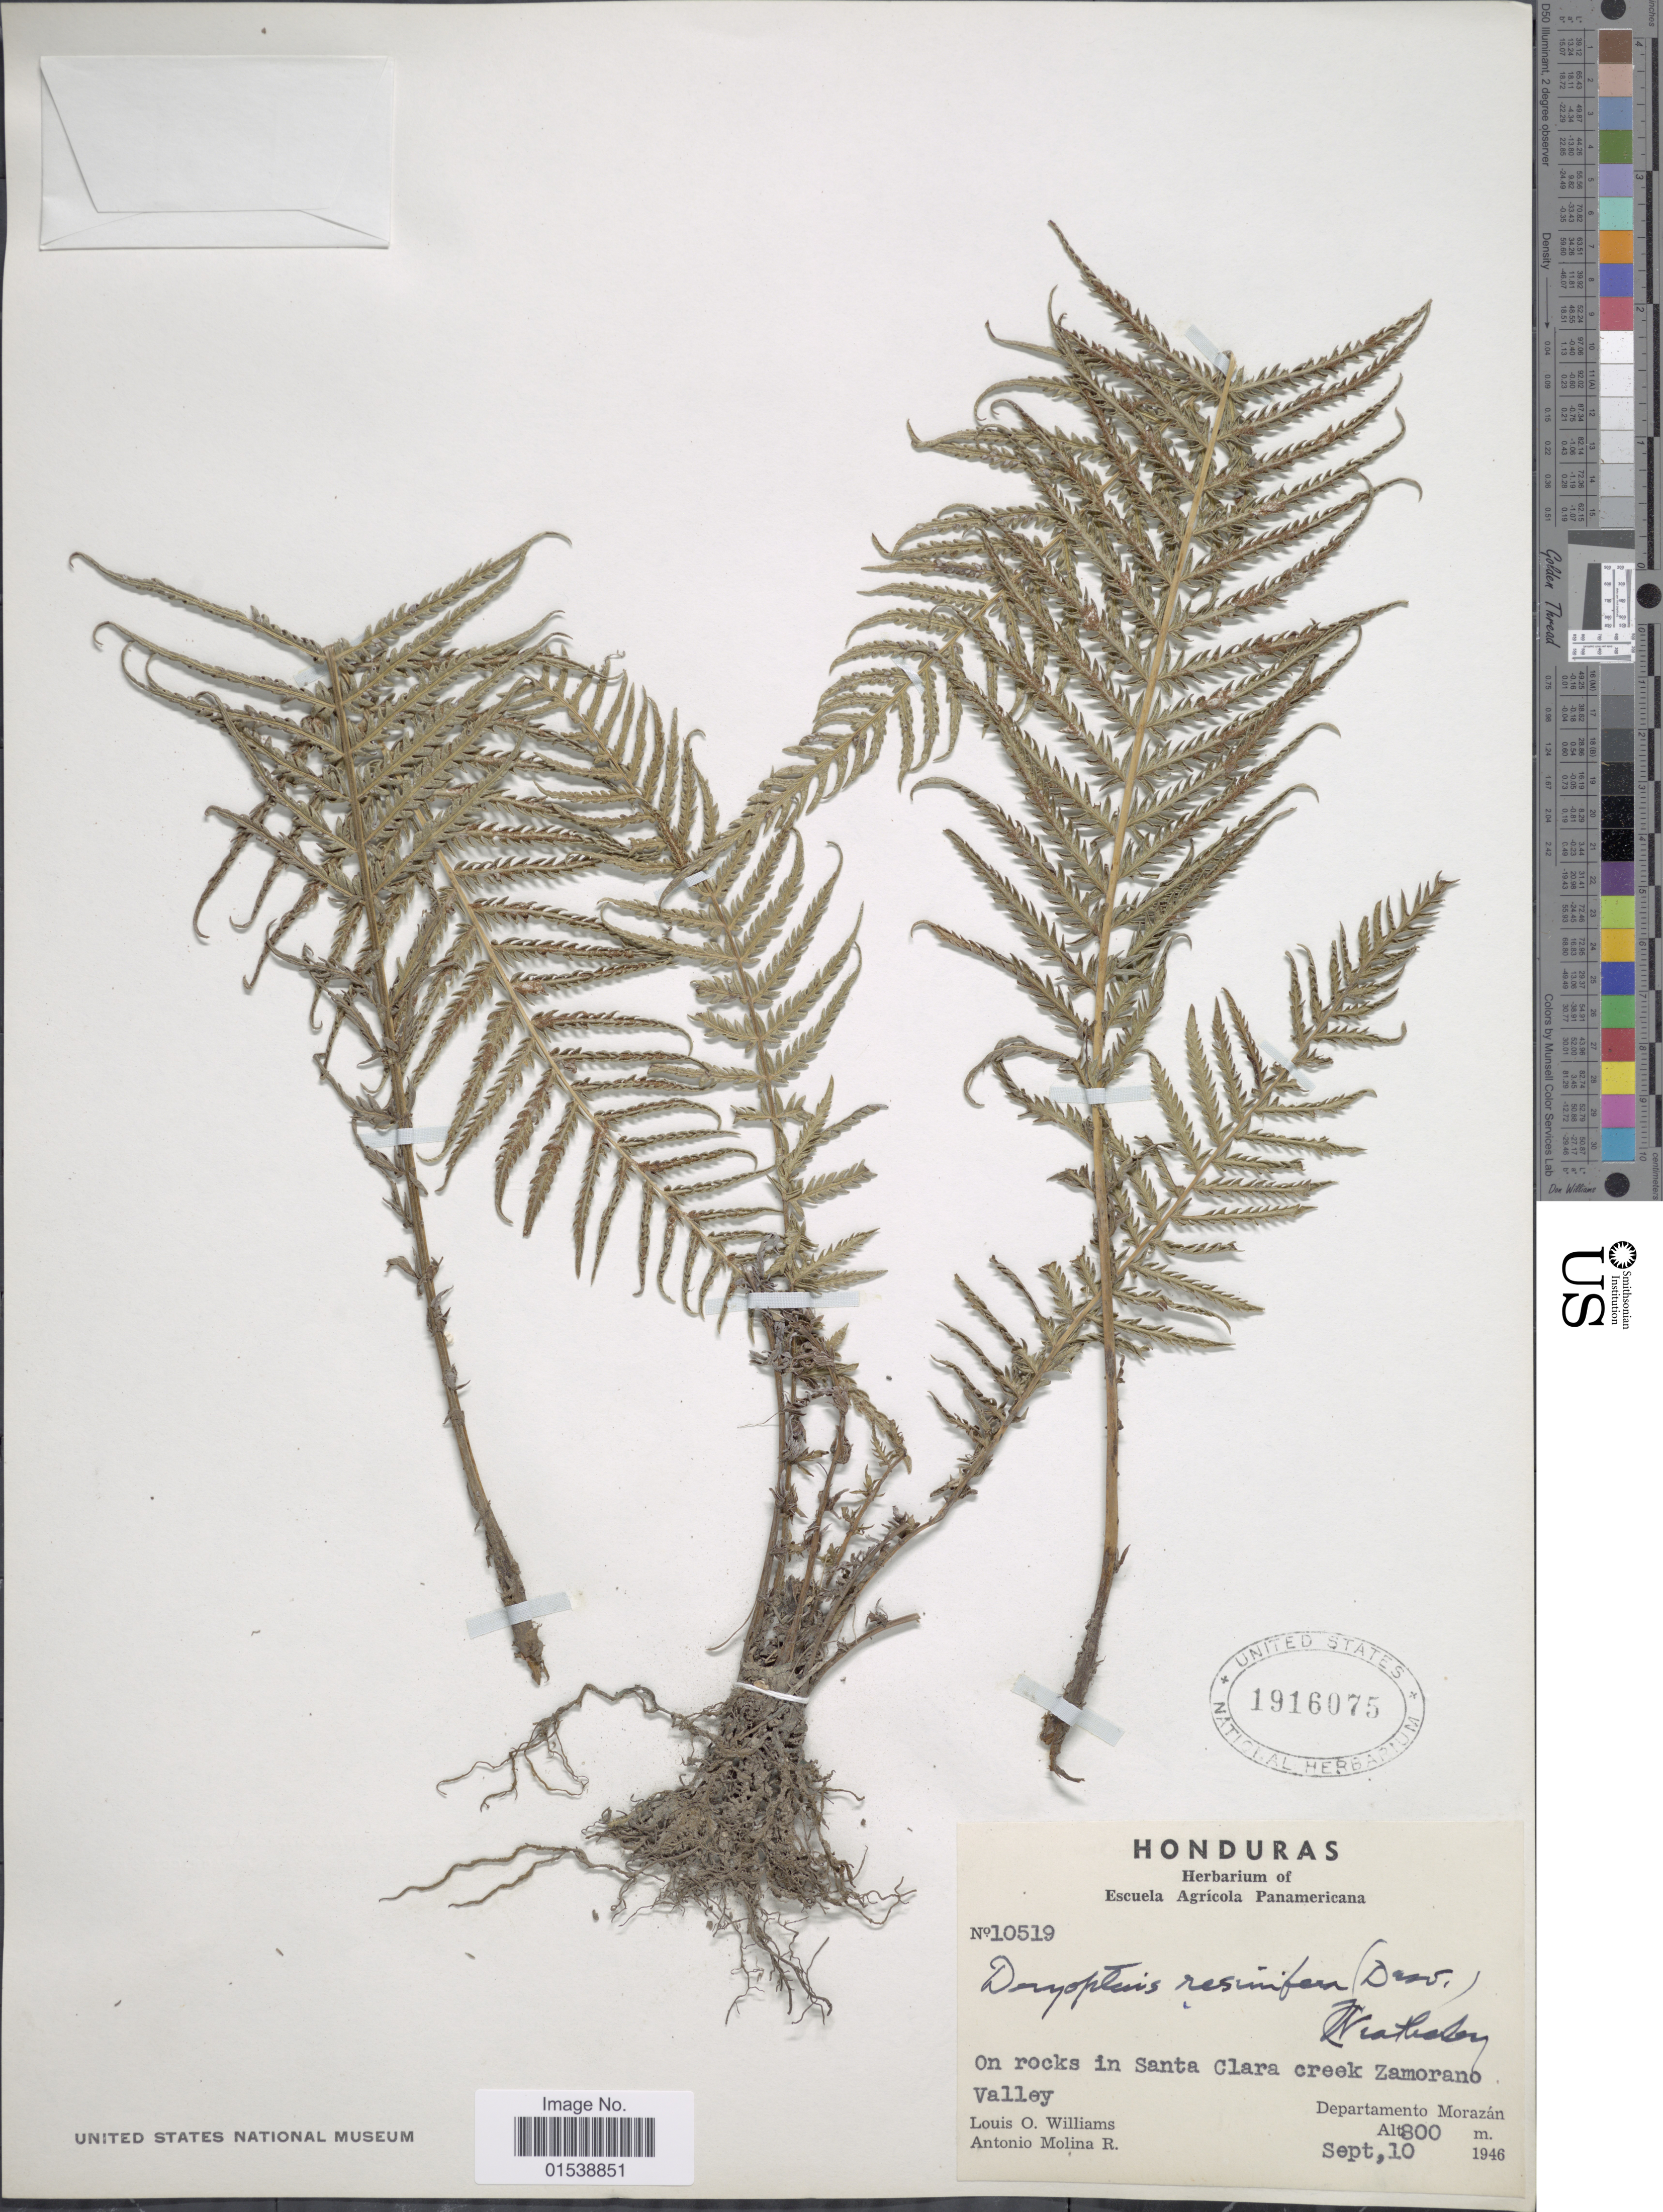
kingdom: Plantae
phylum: Tracheophyta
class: Polypodiopsida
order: Polypodiales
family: Thelypteridaceae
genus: Amauropelta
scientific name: Amauropelta resinifera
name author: (Desv.) Pic. Serm.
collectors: L. O. Williams & A. Molina R.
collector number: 10519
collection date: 1946-09-10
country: El Salvador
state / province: Morazan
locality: On rocks in Santa Clara Creek Zamorano Valley, Departamento Morazan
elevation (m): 800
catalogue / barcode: US 1916075